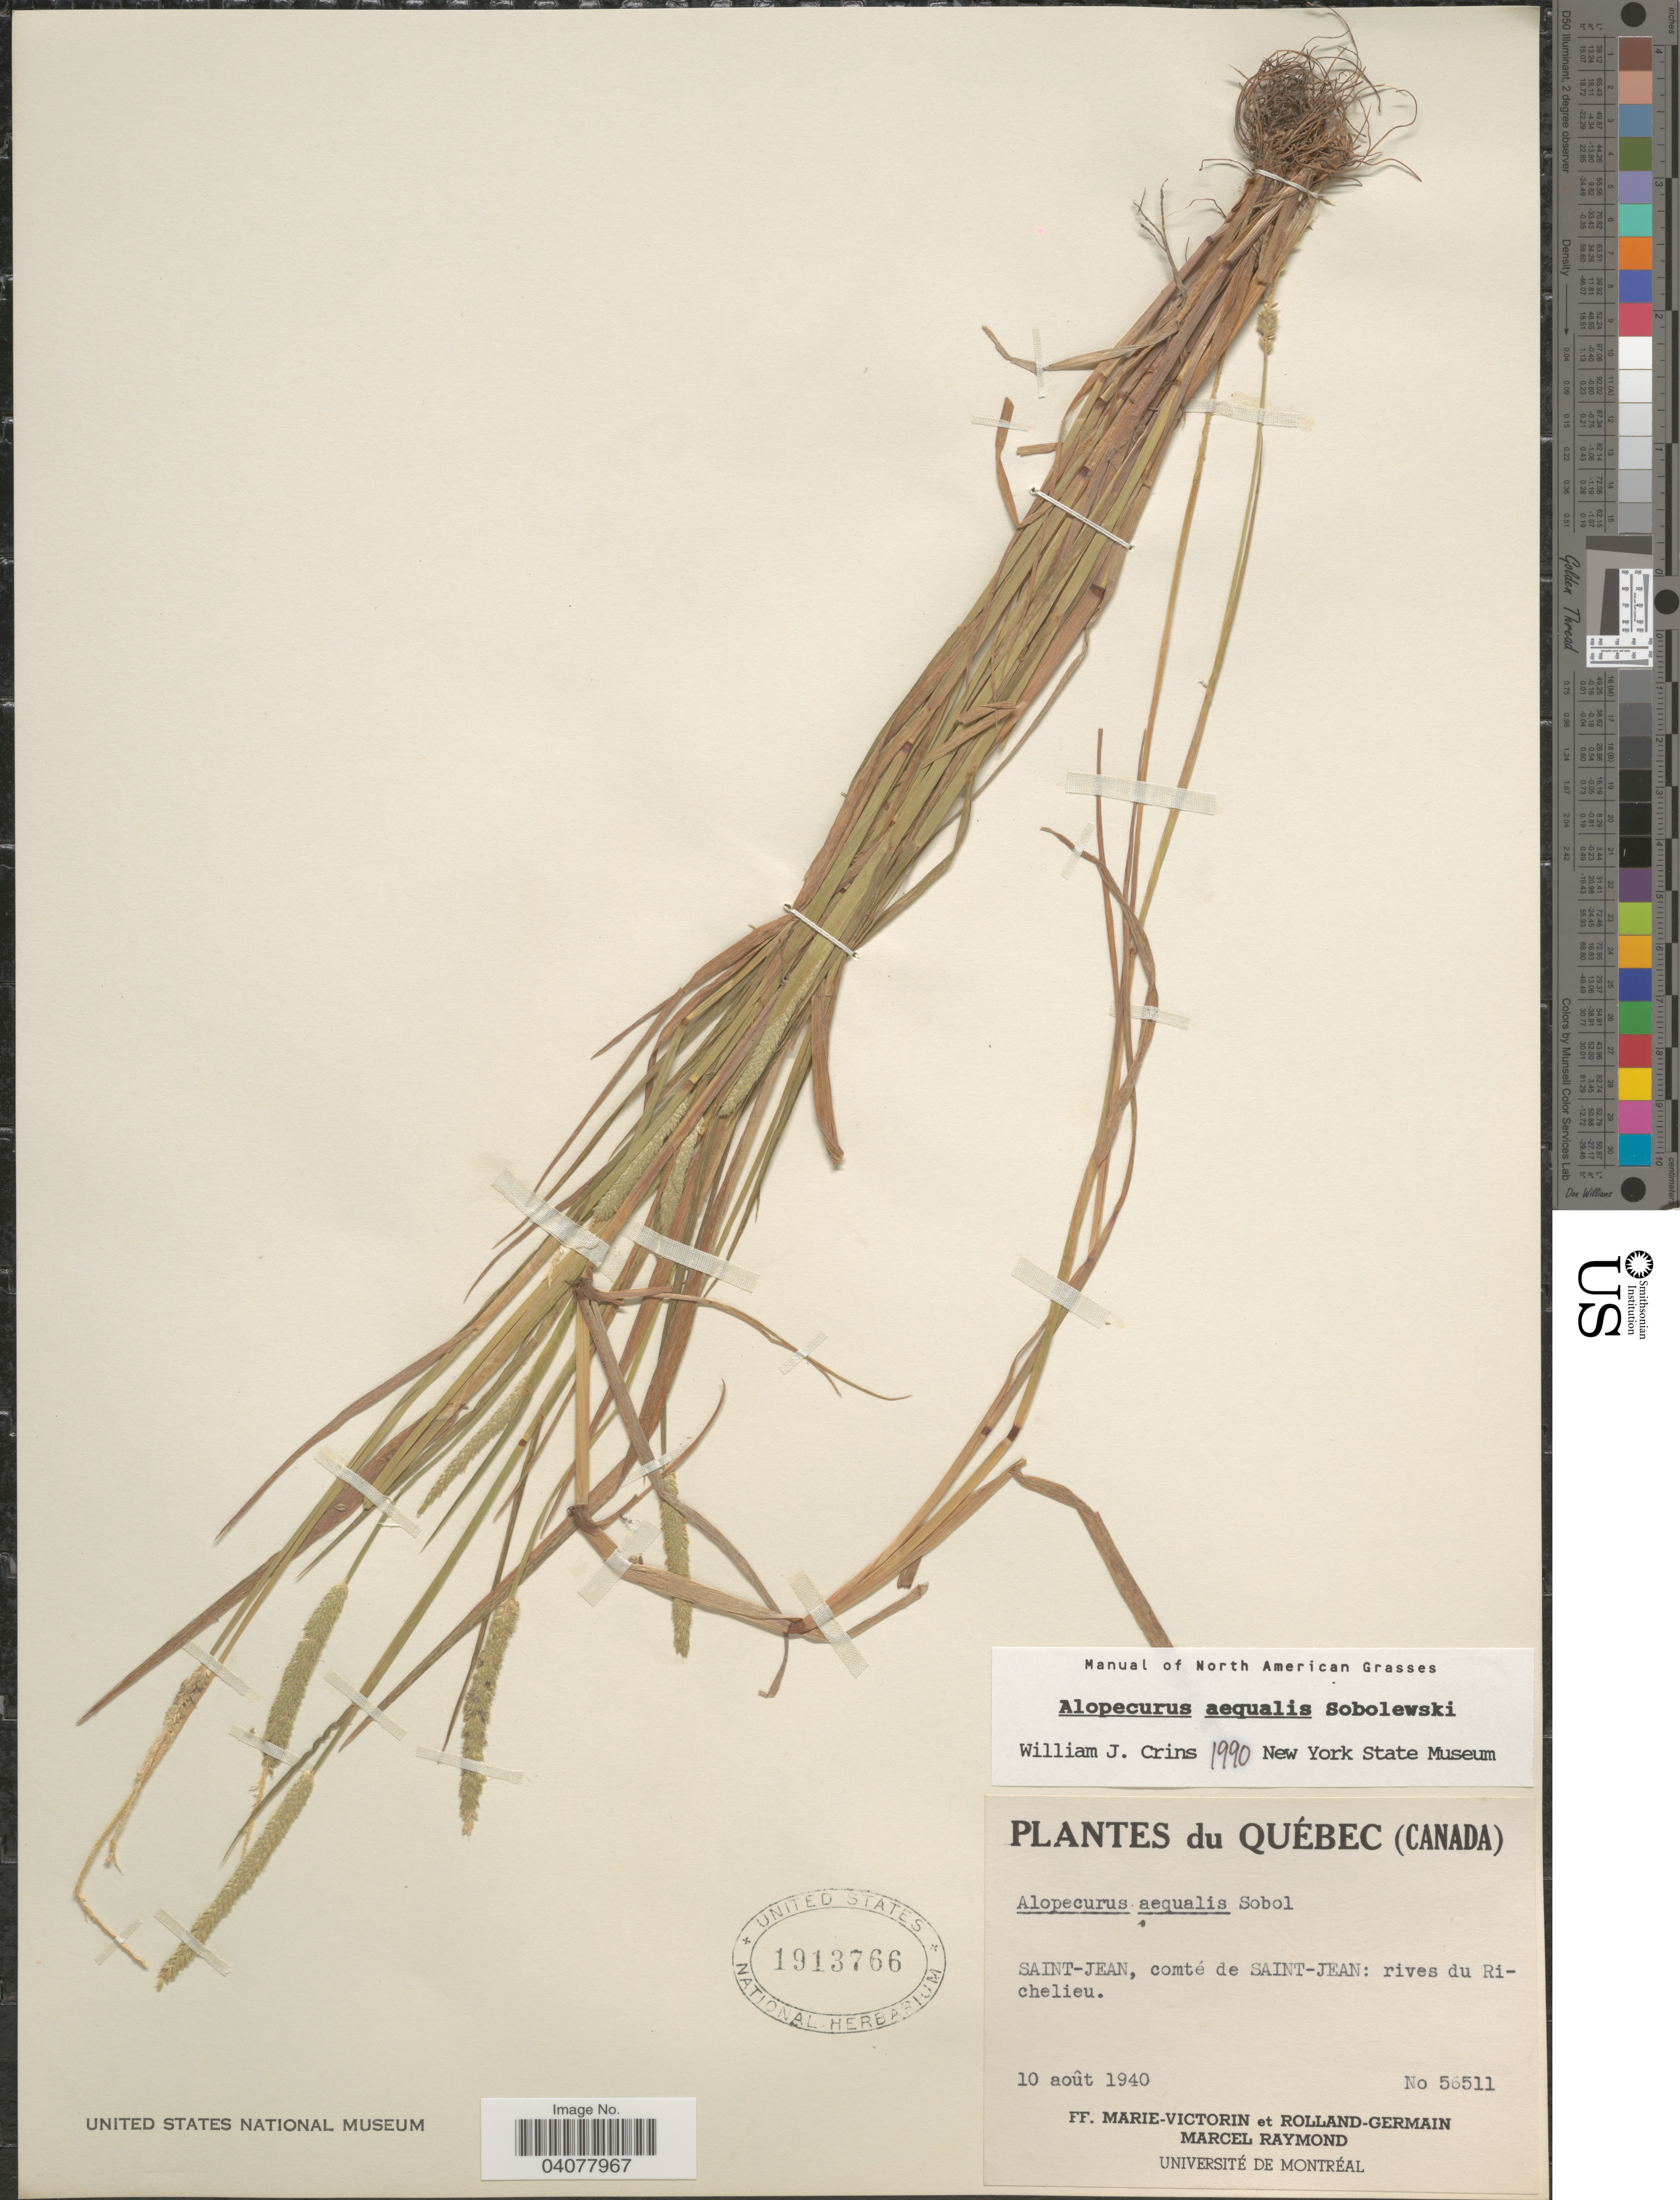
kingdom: Plantae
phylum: Tracheophyta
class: Liliopsida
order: Poales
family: Poaceae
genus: Alopecurus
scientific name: Alopecurus aequalis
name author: Sobol.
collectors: F. Marie-Victorin, Rolland-Germain & M. Raymond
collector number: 56511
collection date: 1940-08-10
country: Canada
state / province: Quebec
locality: Saint-Jean, comté de Saint-Jean: rives du Richelieu.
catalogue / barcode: US 1913766